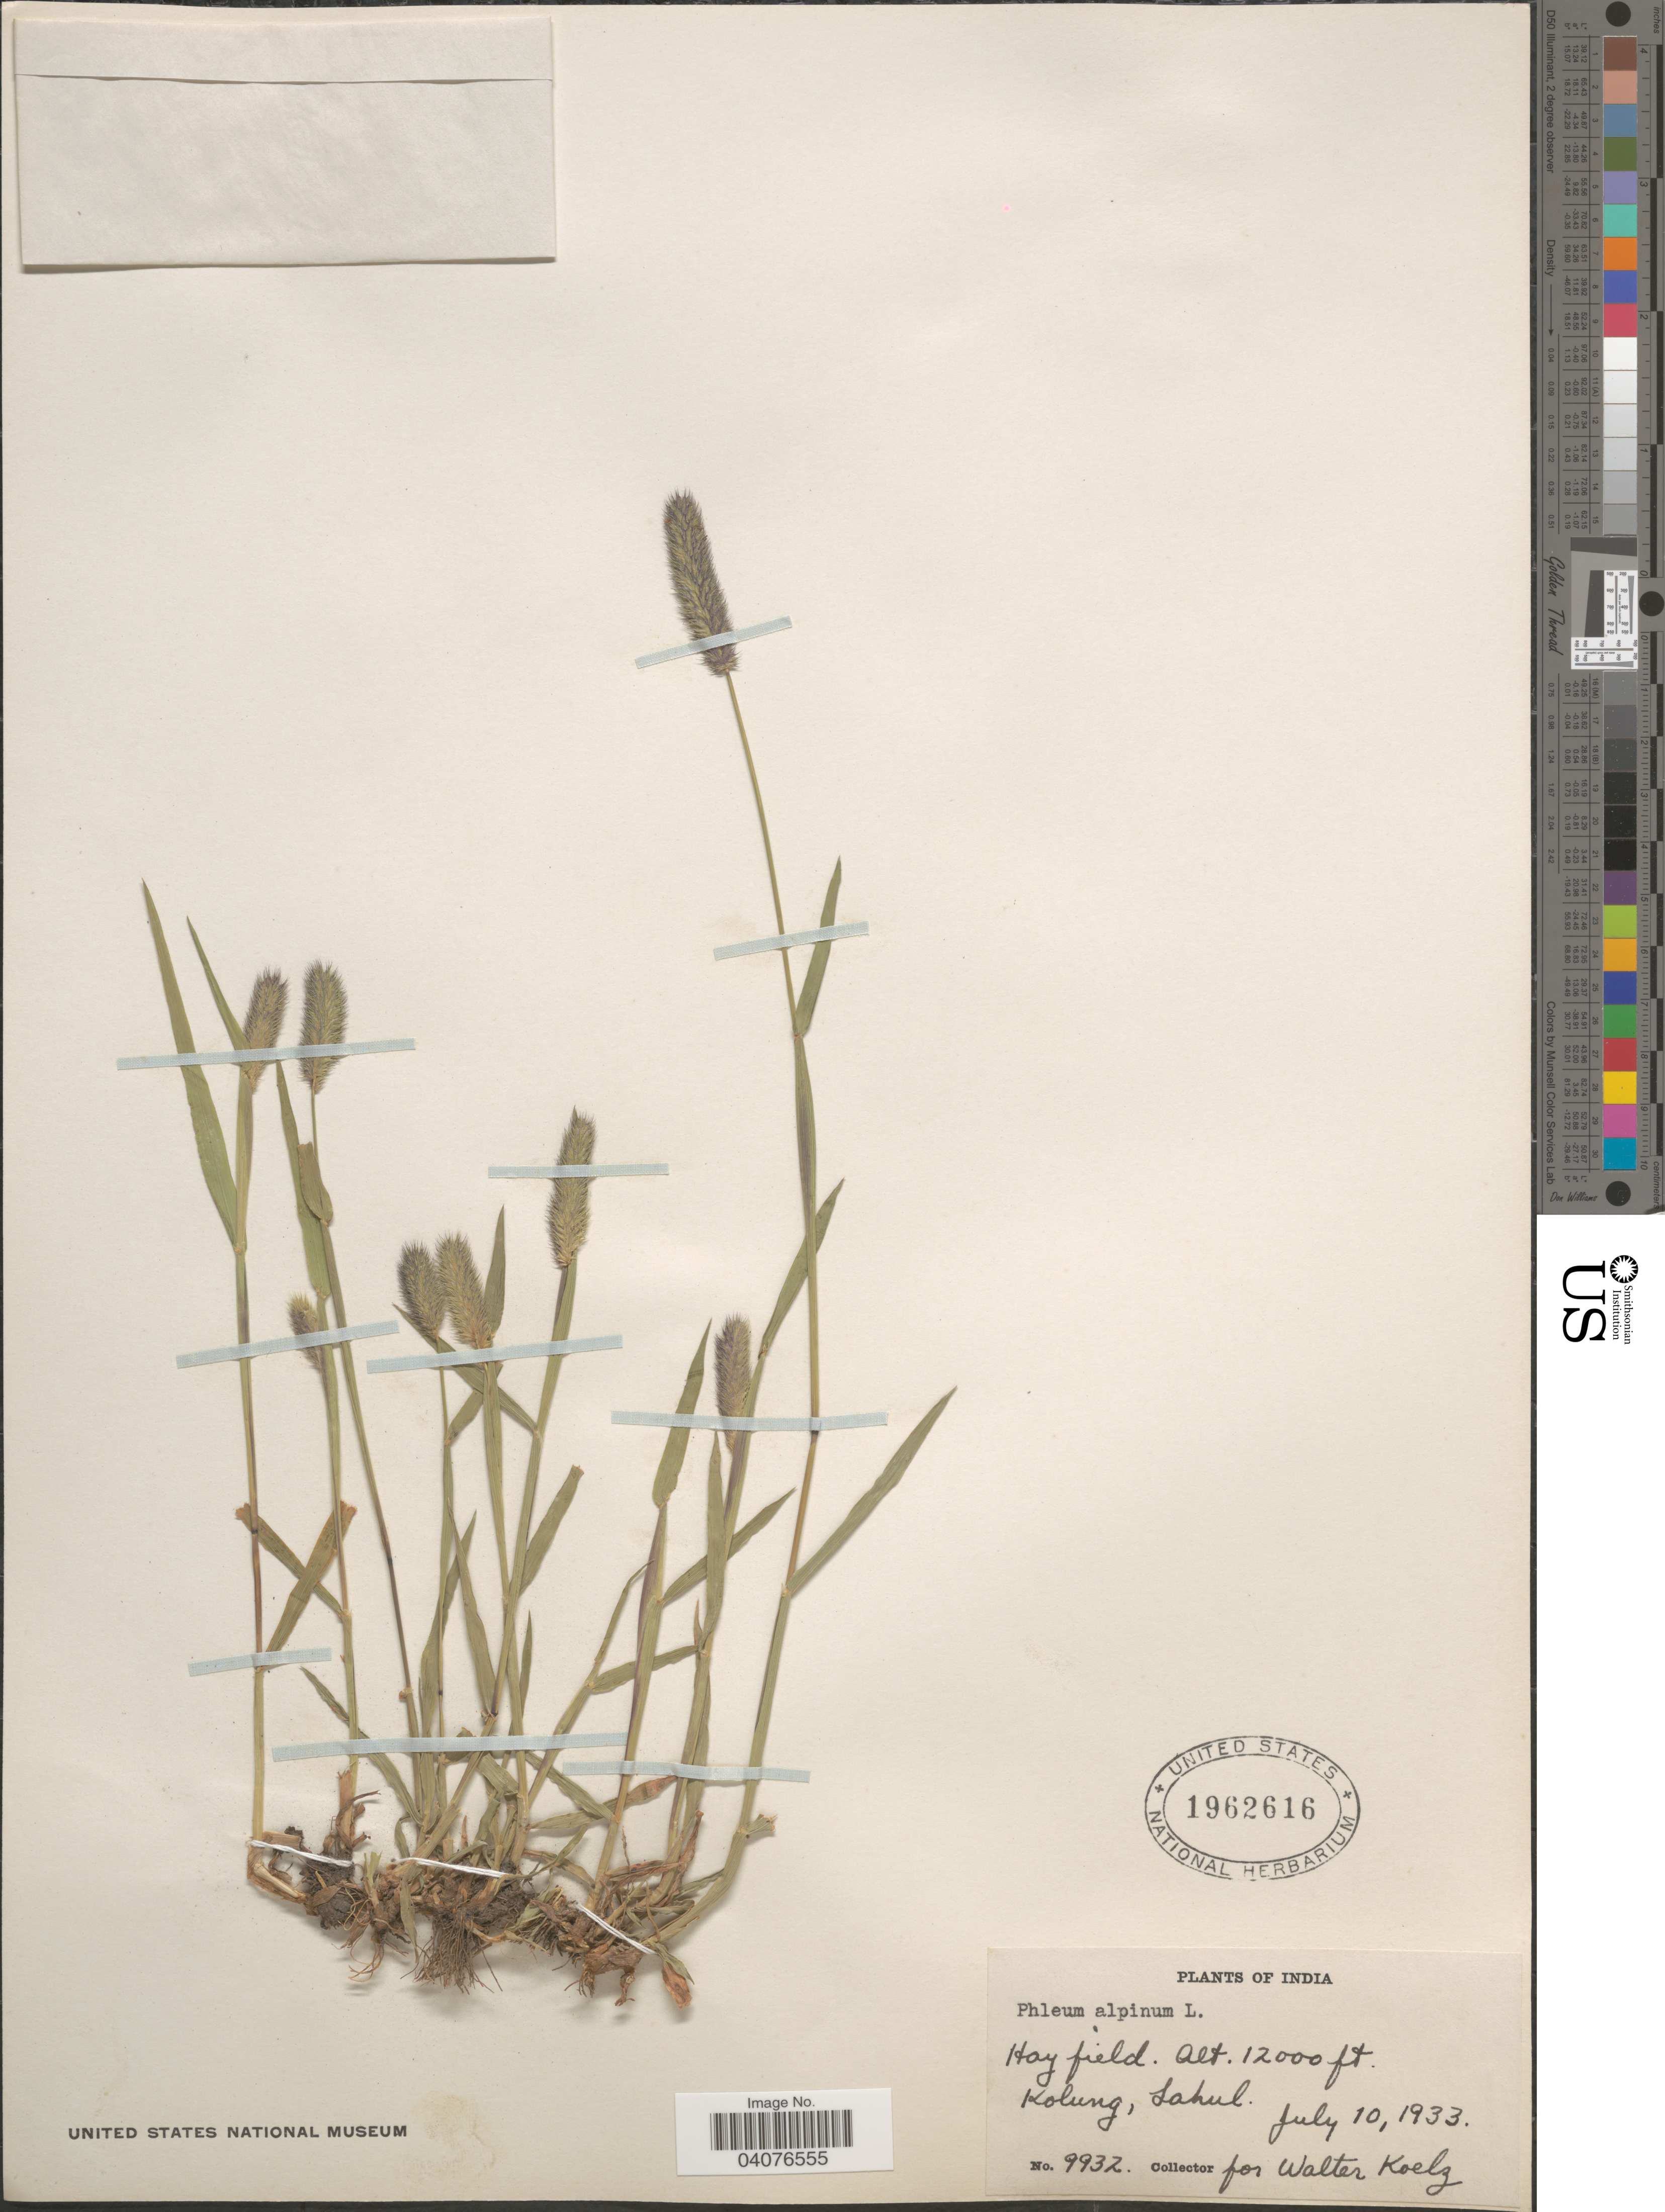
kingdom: Plantae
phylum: Tracheophyta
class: Liliopsida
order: Poales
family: Poaceae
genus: Phleum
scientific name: Phleum alpinum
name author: L.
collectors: W. N. Koelz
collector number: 9932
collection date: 1933-07-10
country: India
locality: Hay field. Kolung, Lahul.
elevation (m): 3658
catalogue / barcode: US 1962616